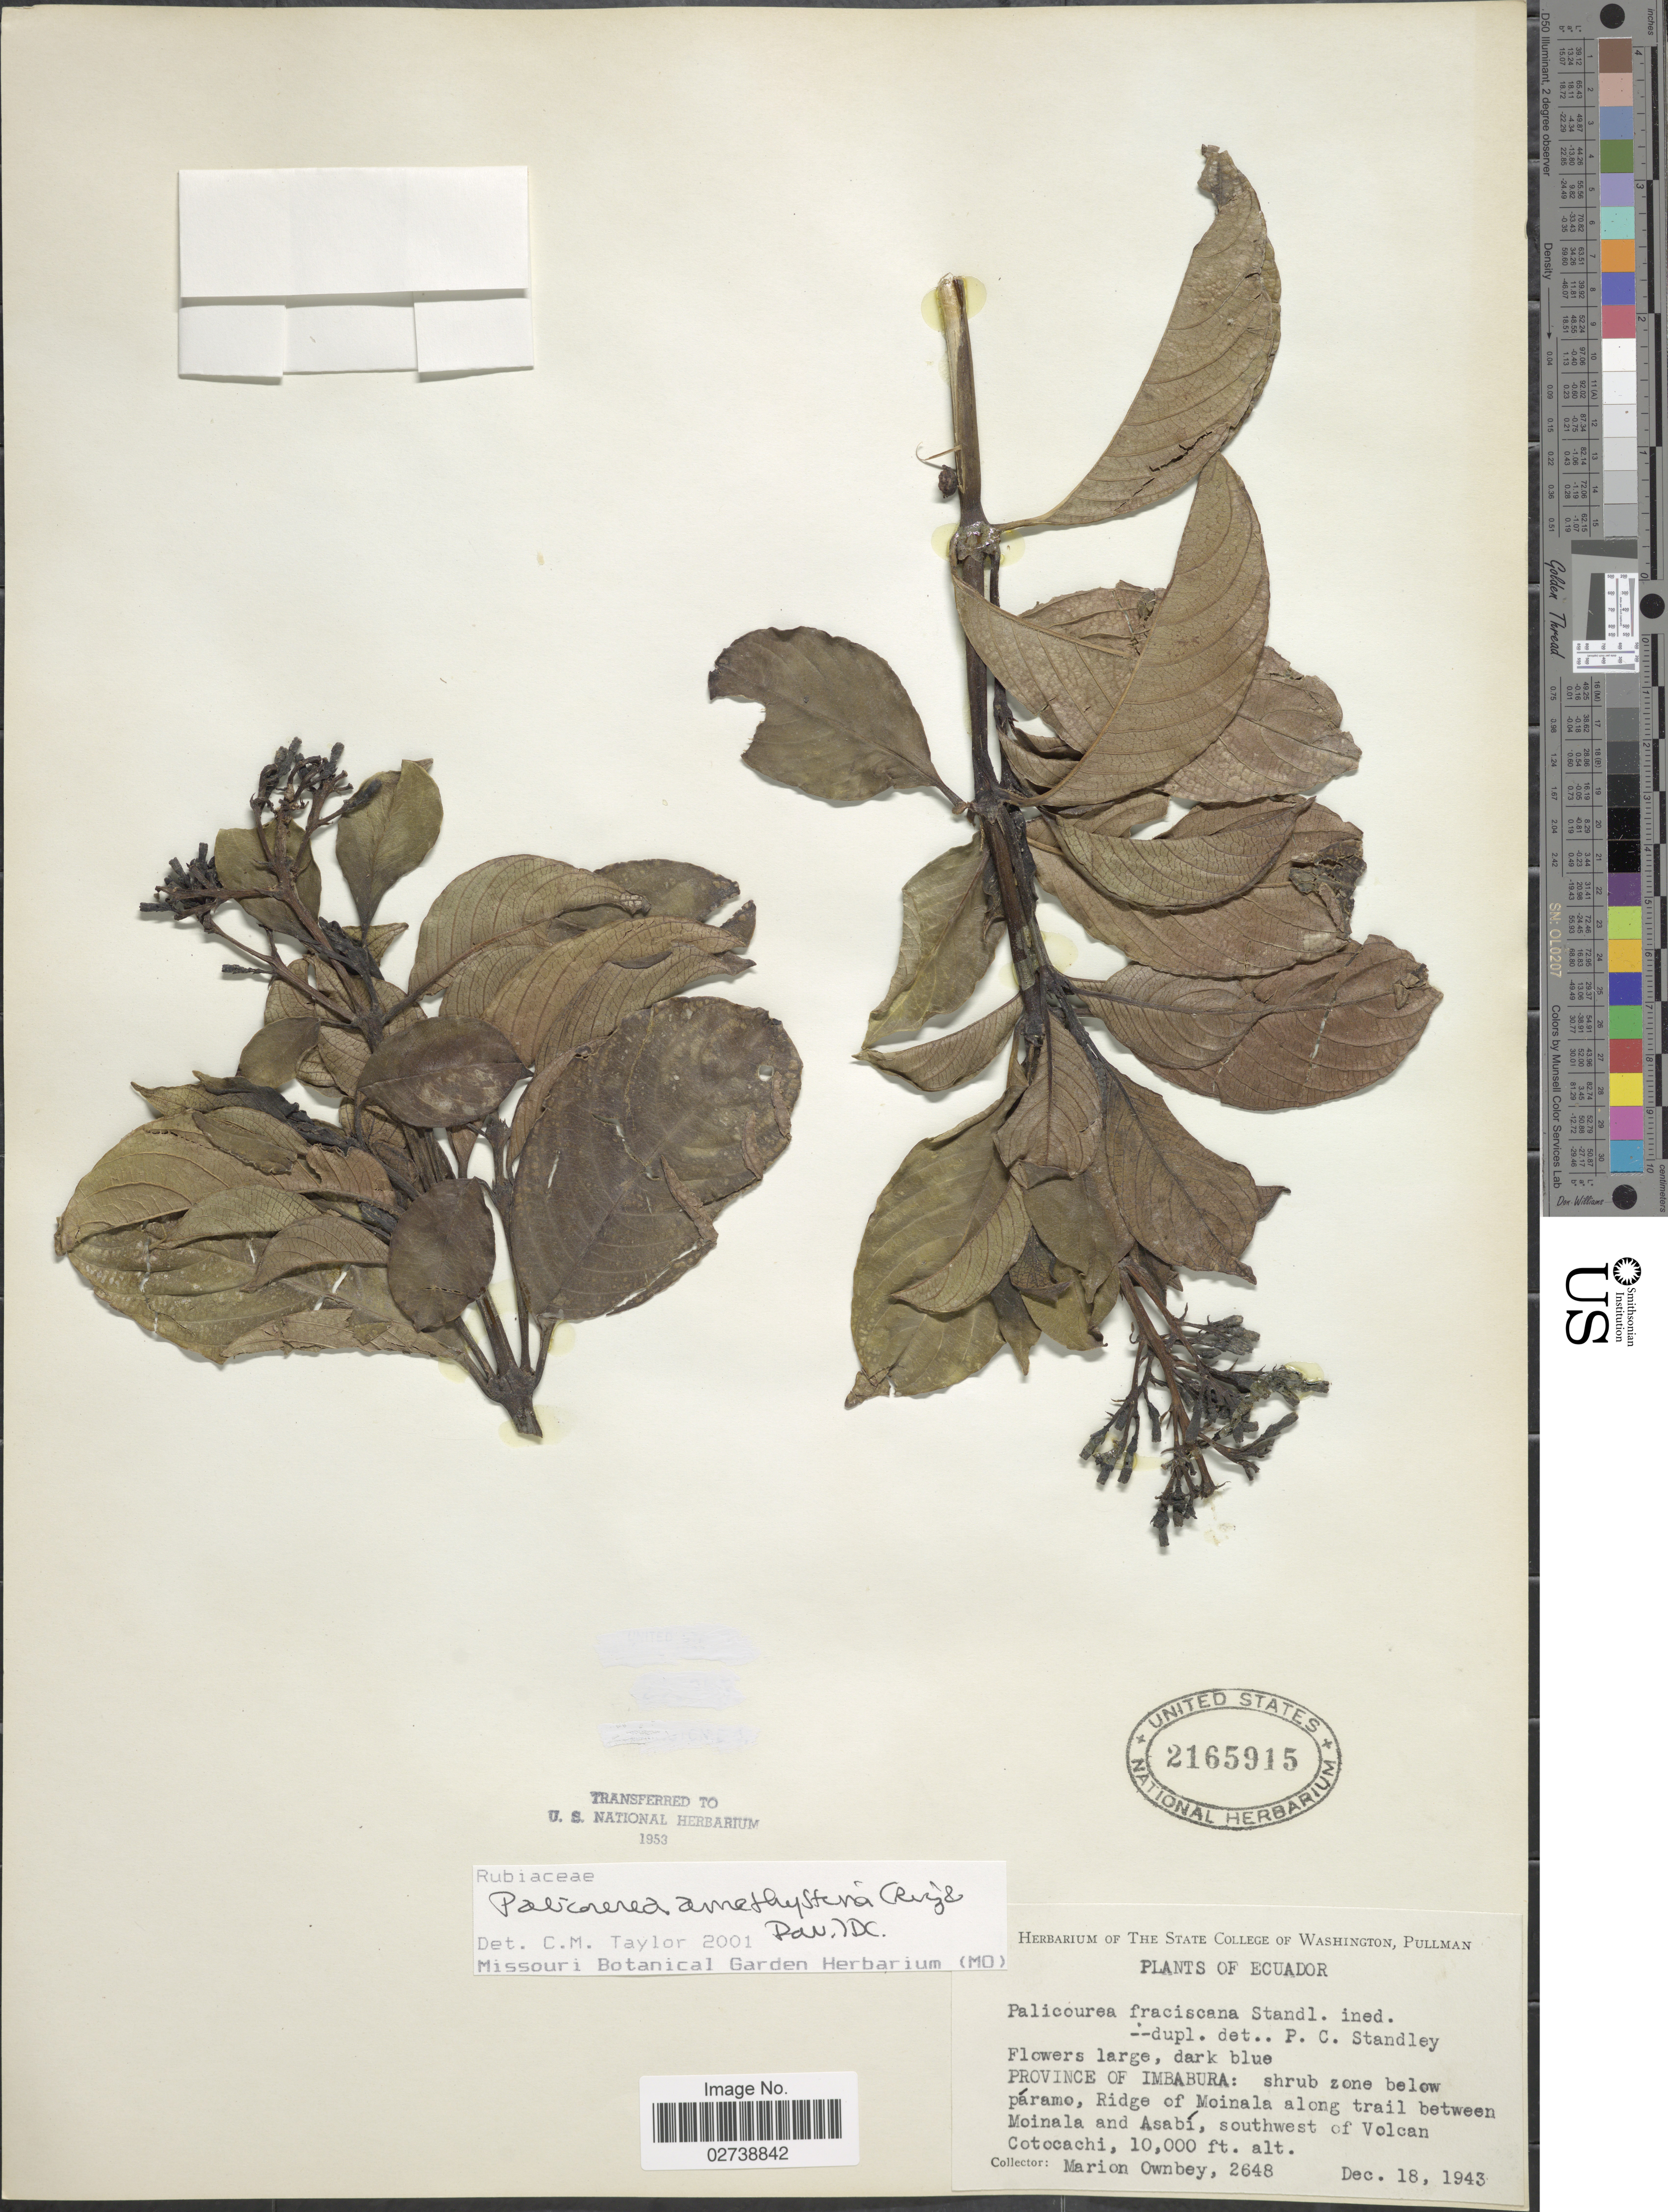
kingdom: Plantae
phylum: Tracheophyta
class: Magnoliopsida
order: Gentianales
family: Rubiaceae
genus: Palicourea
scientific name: Palicourea amethystina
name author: (Ruiz & Pav.) DC.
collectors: F. M. Ownbey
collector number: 2648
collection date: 1943-12-18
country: Ecuador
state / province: Imbabura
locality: Shrub zone below páramo, Ridge of Moinala along trail between Moinala and Asabí, southwest of Volcan Cotocachi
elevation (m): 3048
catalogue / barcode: US 2165915